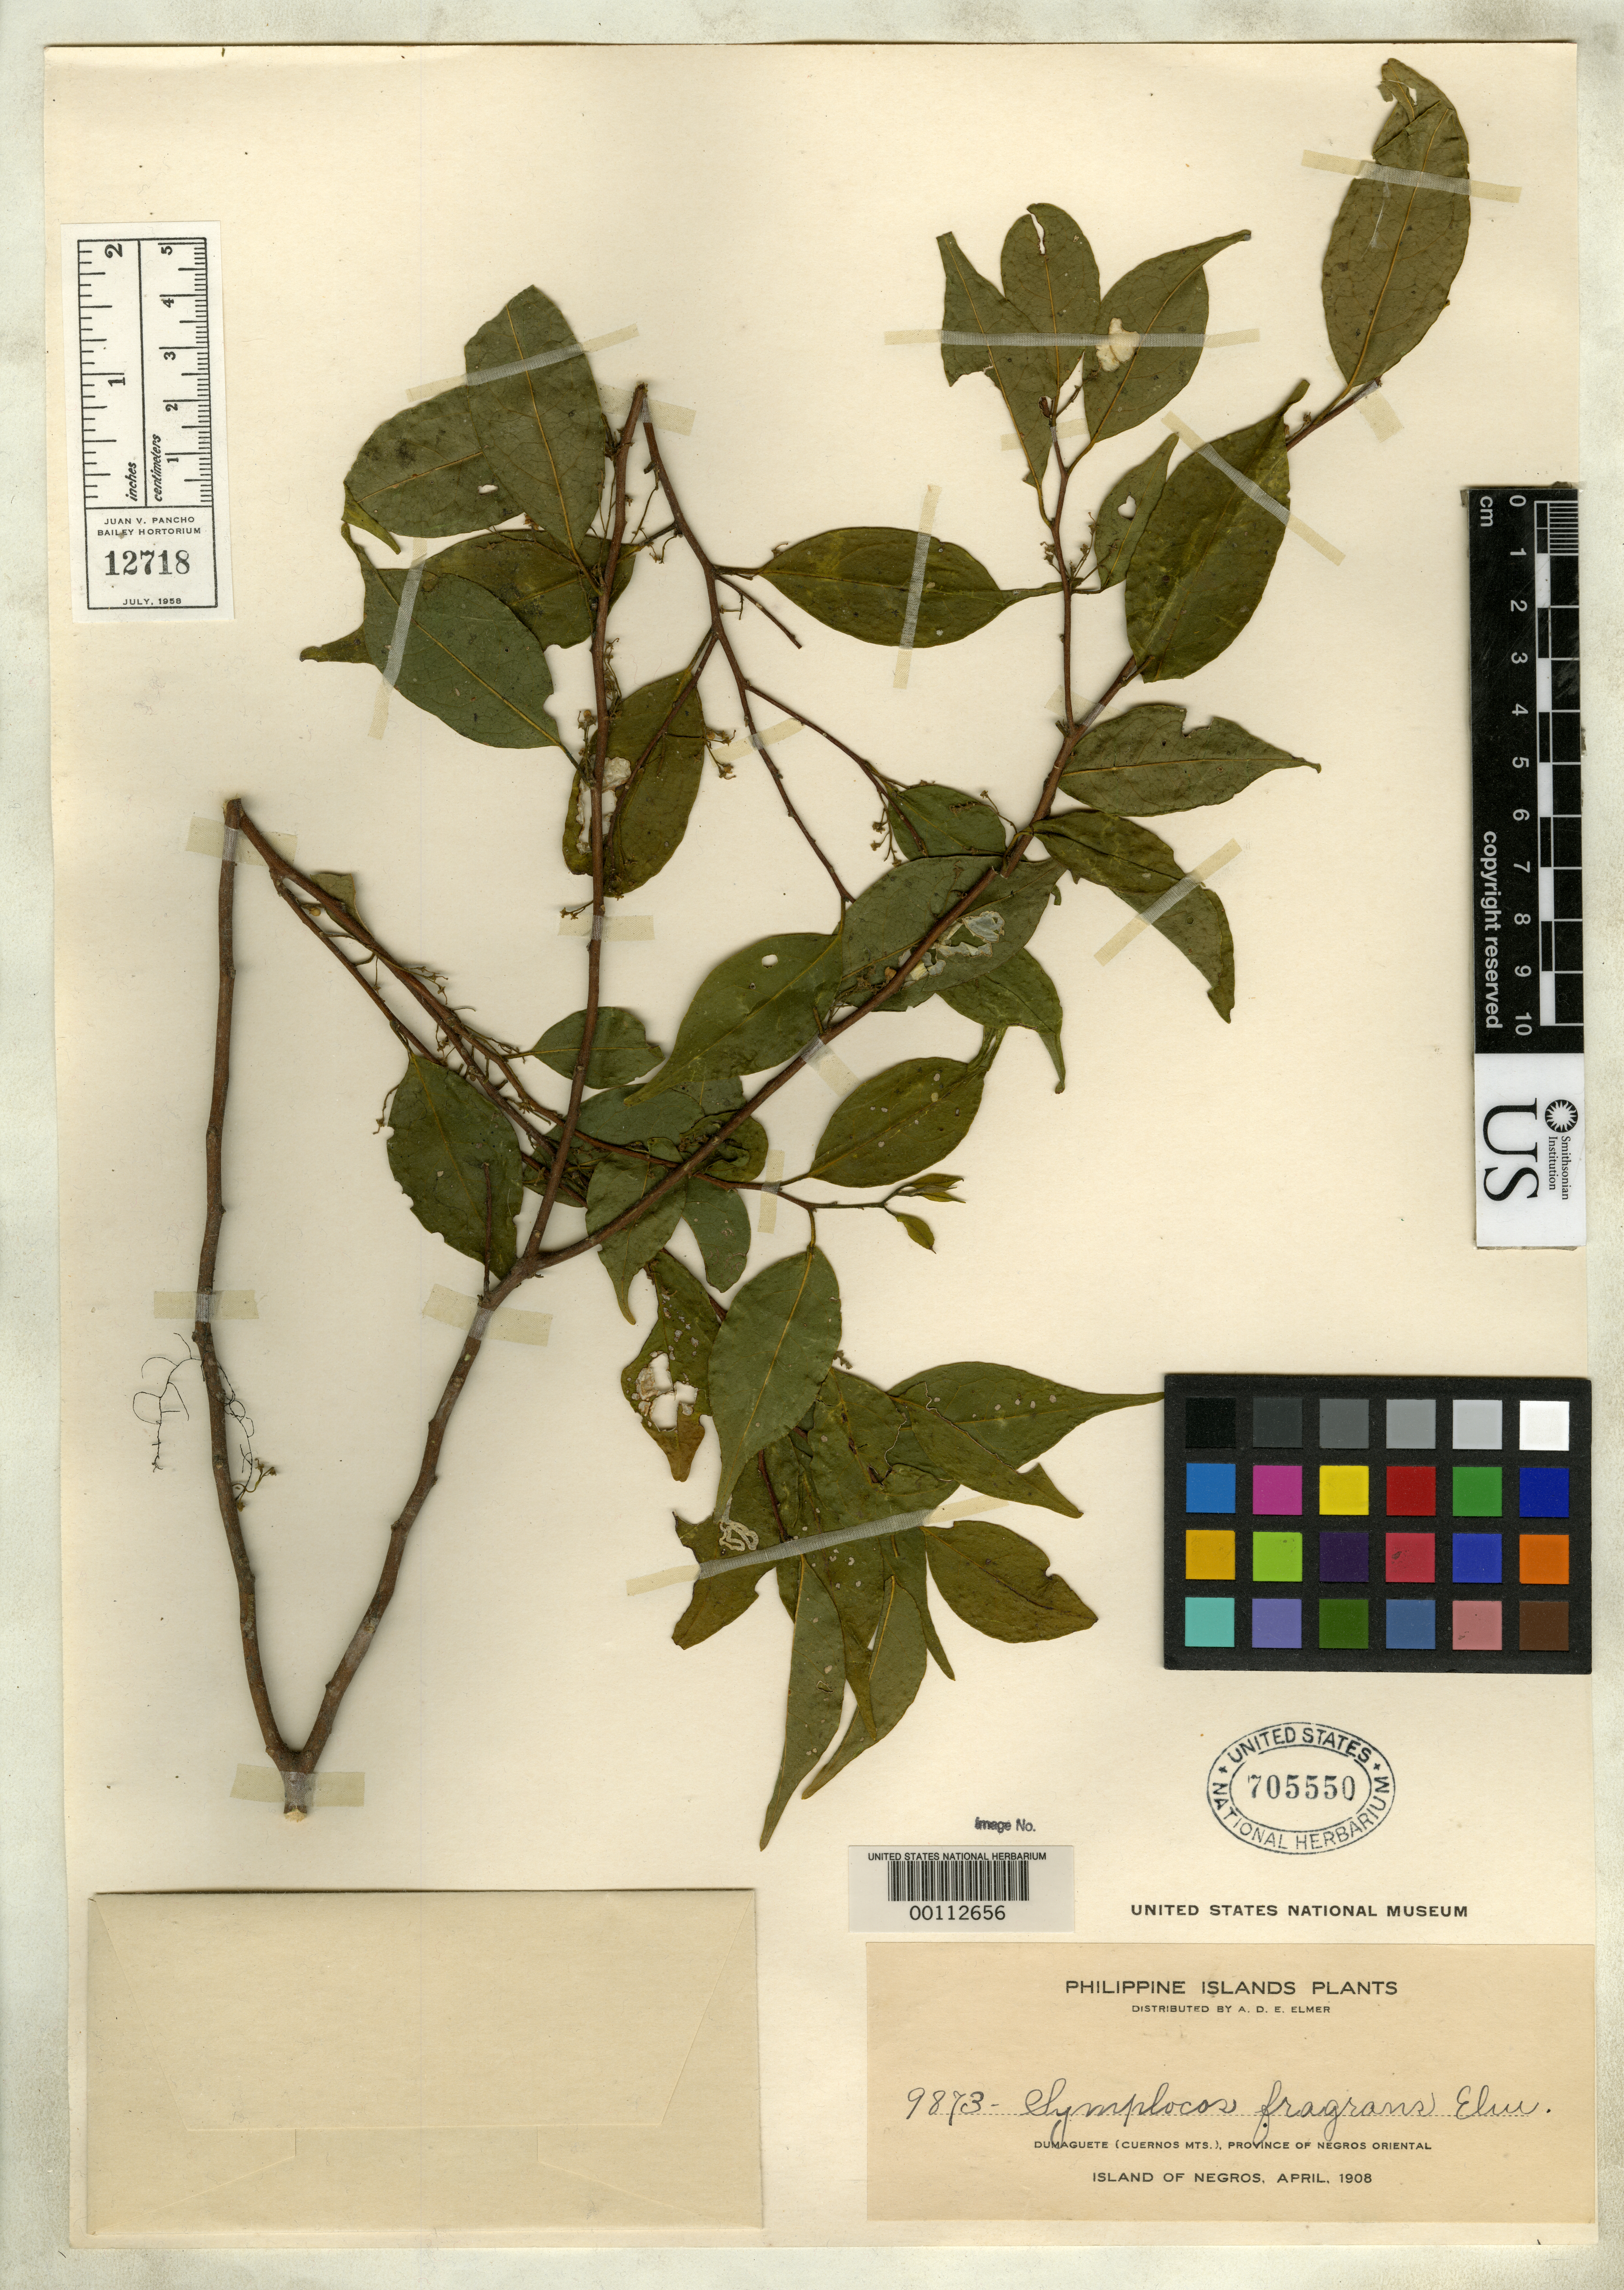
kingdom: Plantae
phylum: Tracheophyta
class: Magnoliopsida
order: Ericales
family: Symplocaceae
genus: Symplocos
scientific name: Symplocos fragrans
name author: Elmer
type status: Isotype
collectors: A. D. E. Elmer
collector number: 9873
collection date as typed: Apr 1908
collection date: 1908-04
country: Philippines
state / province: Central Visayas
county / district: Negros Oriental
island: Negros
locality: Dumaguete, Cuernos Mts.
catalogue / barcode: US 705550